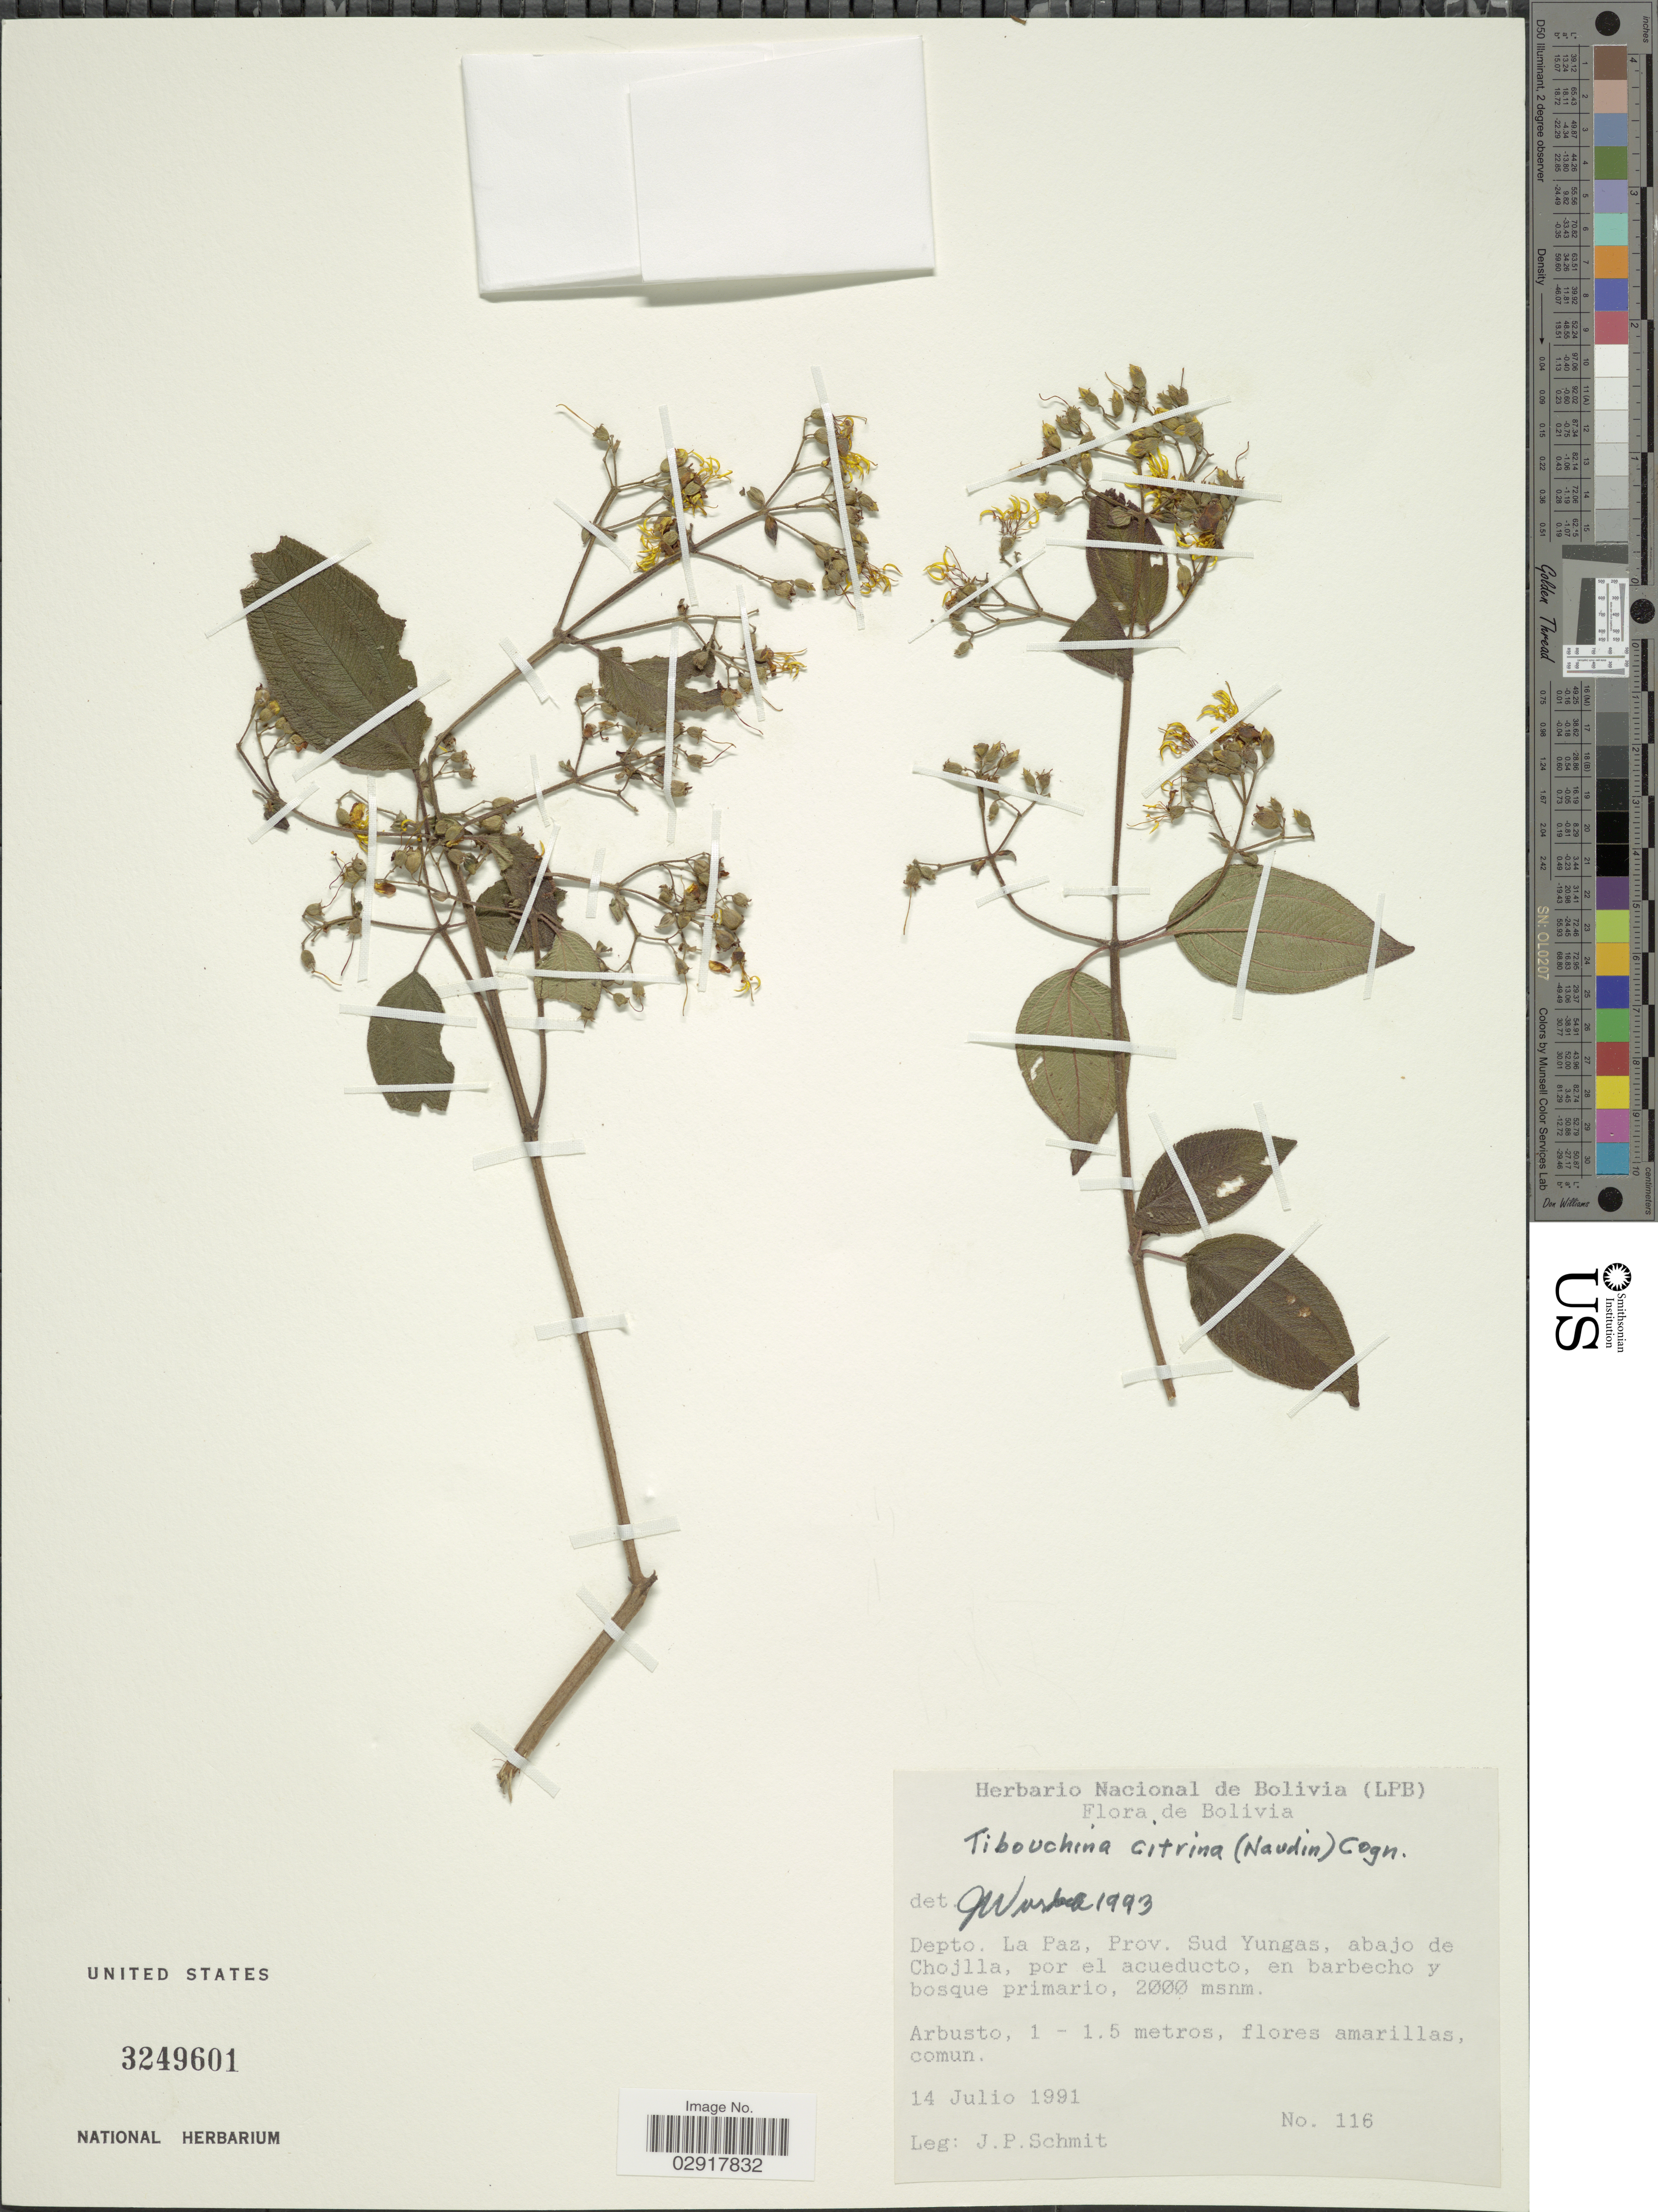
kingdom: Plantae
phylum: Tracheophyta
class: Magnoliopsida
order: Myrtales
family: Melastomataceae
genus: Chaetogastra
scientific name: Chaetogastra citrina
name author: (Naudin) P.J.F. Guim. & Michelang.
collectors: J. Schmit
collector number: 116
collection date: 1991-07-14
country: Bolivia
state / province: La Paz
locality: Depto. La Paz, Prov. Sud Yungas, abajo de Chojlla, por el acueducto, en barbecho y bosque primario.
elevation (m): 2000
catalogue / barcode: US 3249601